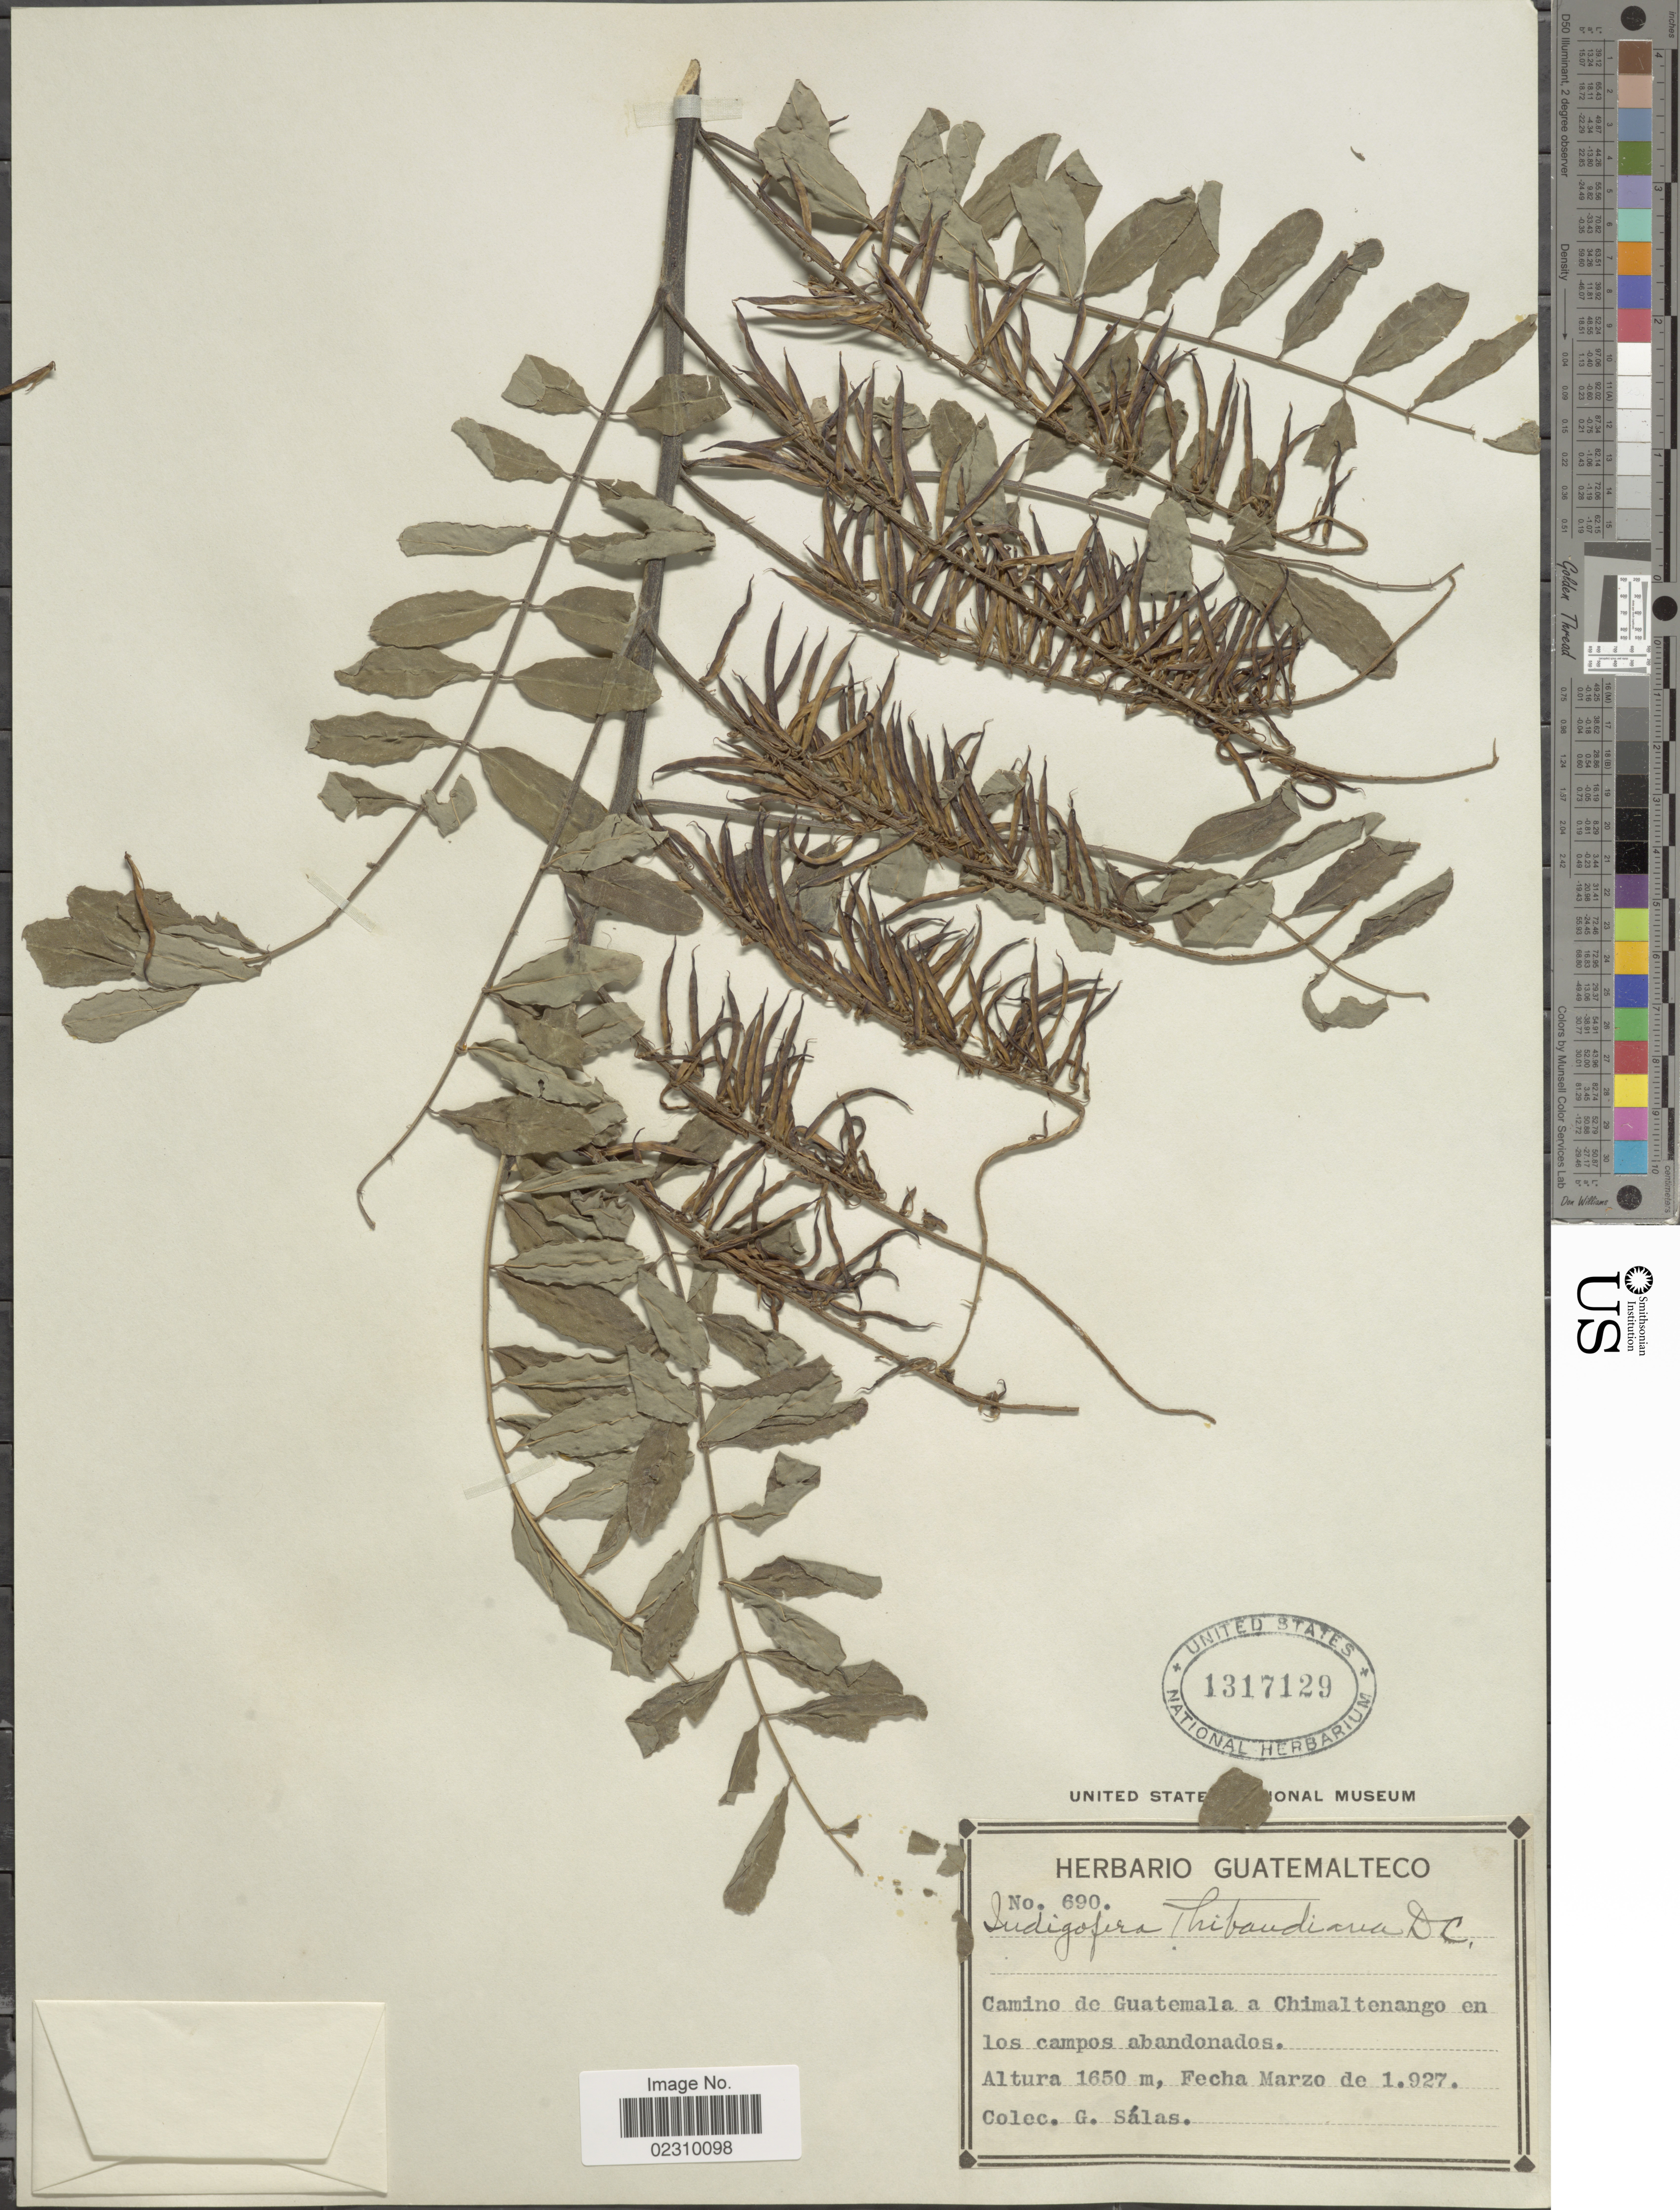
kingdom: Plantae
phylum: Tracheophyta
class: Magnoliopsida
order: Fabales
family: Fabaceae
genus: Indigofera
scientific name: Indigofera thibaudiana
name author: DC.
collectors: G. Salas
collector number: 690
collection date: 1927-03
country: Guatemala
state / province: Chimaltenango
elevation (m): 1650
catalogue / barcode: US 1317129